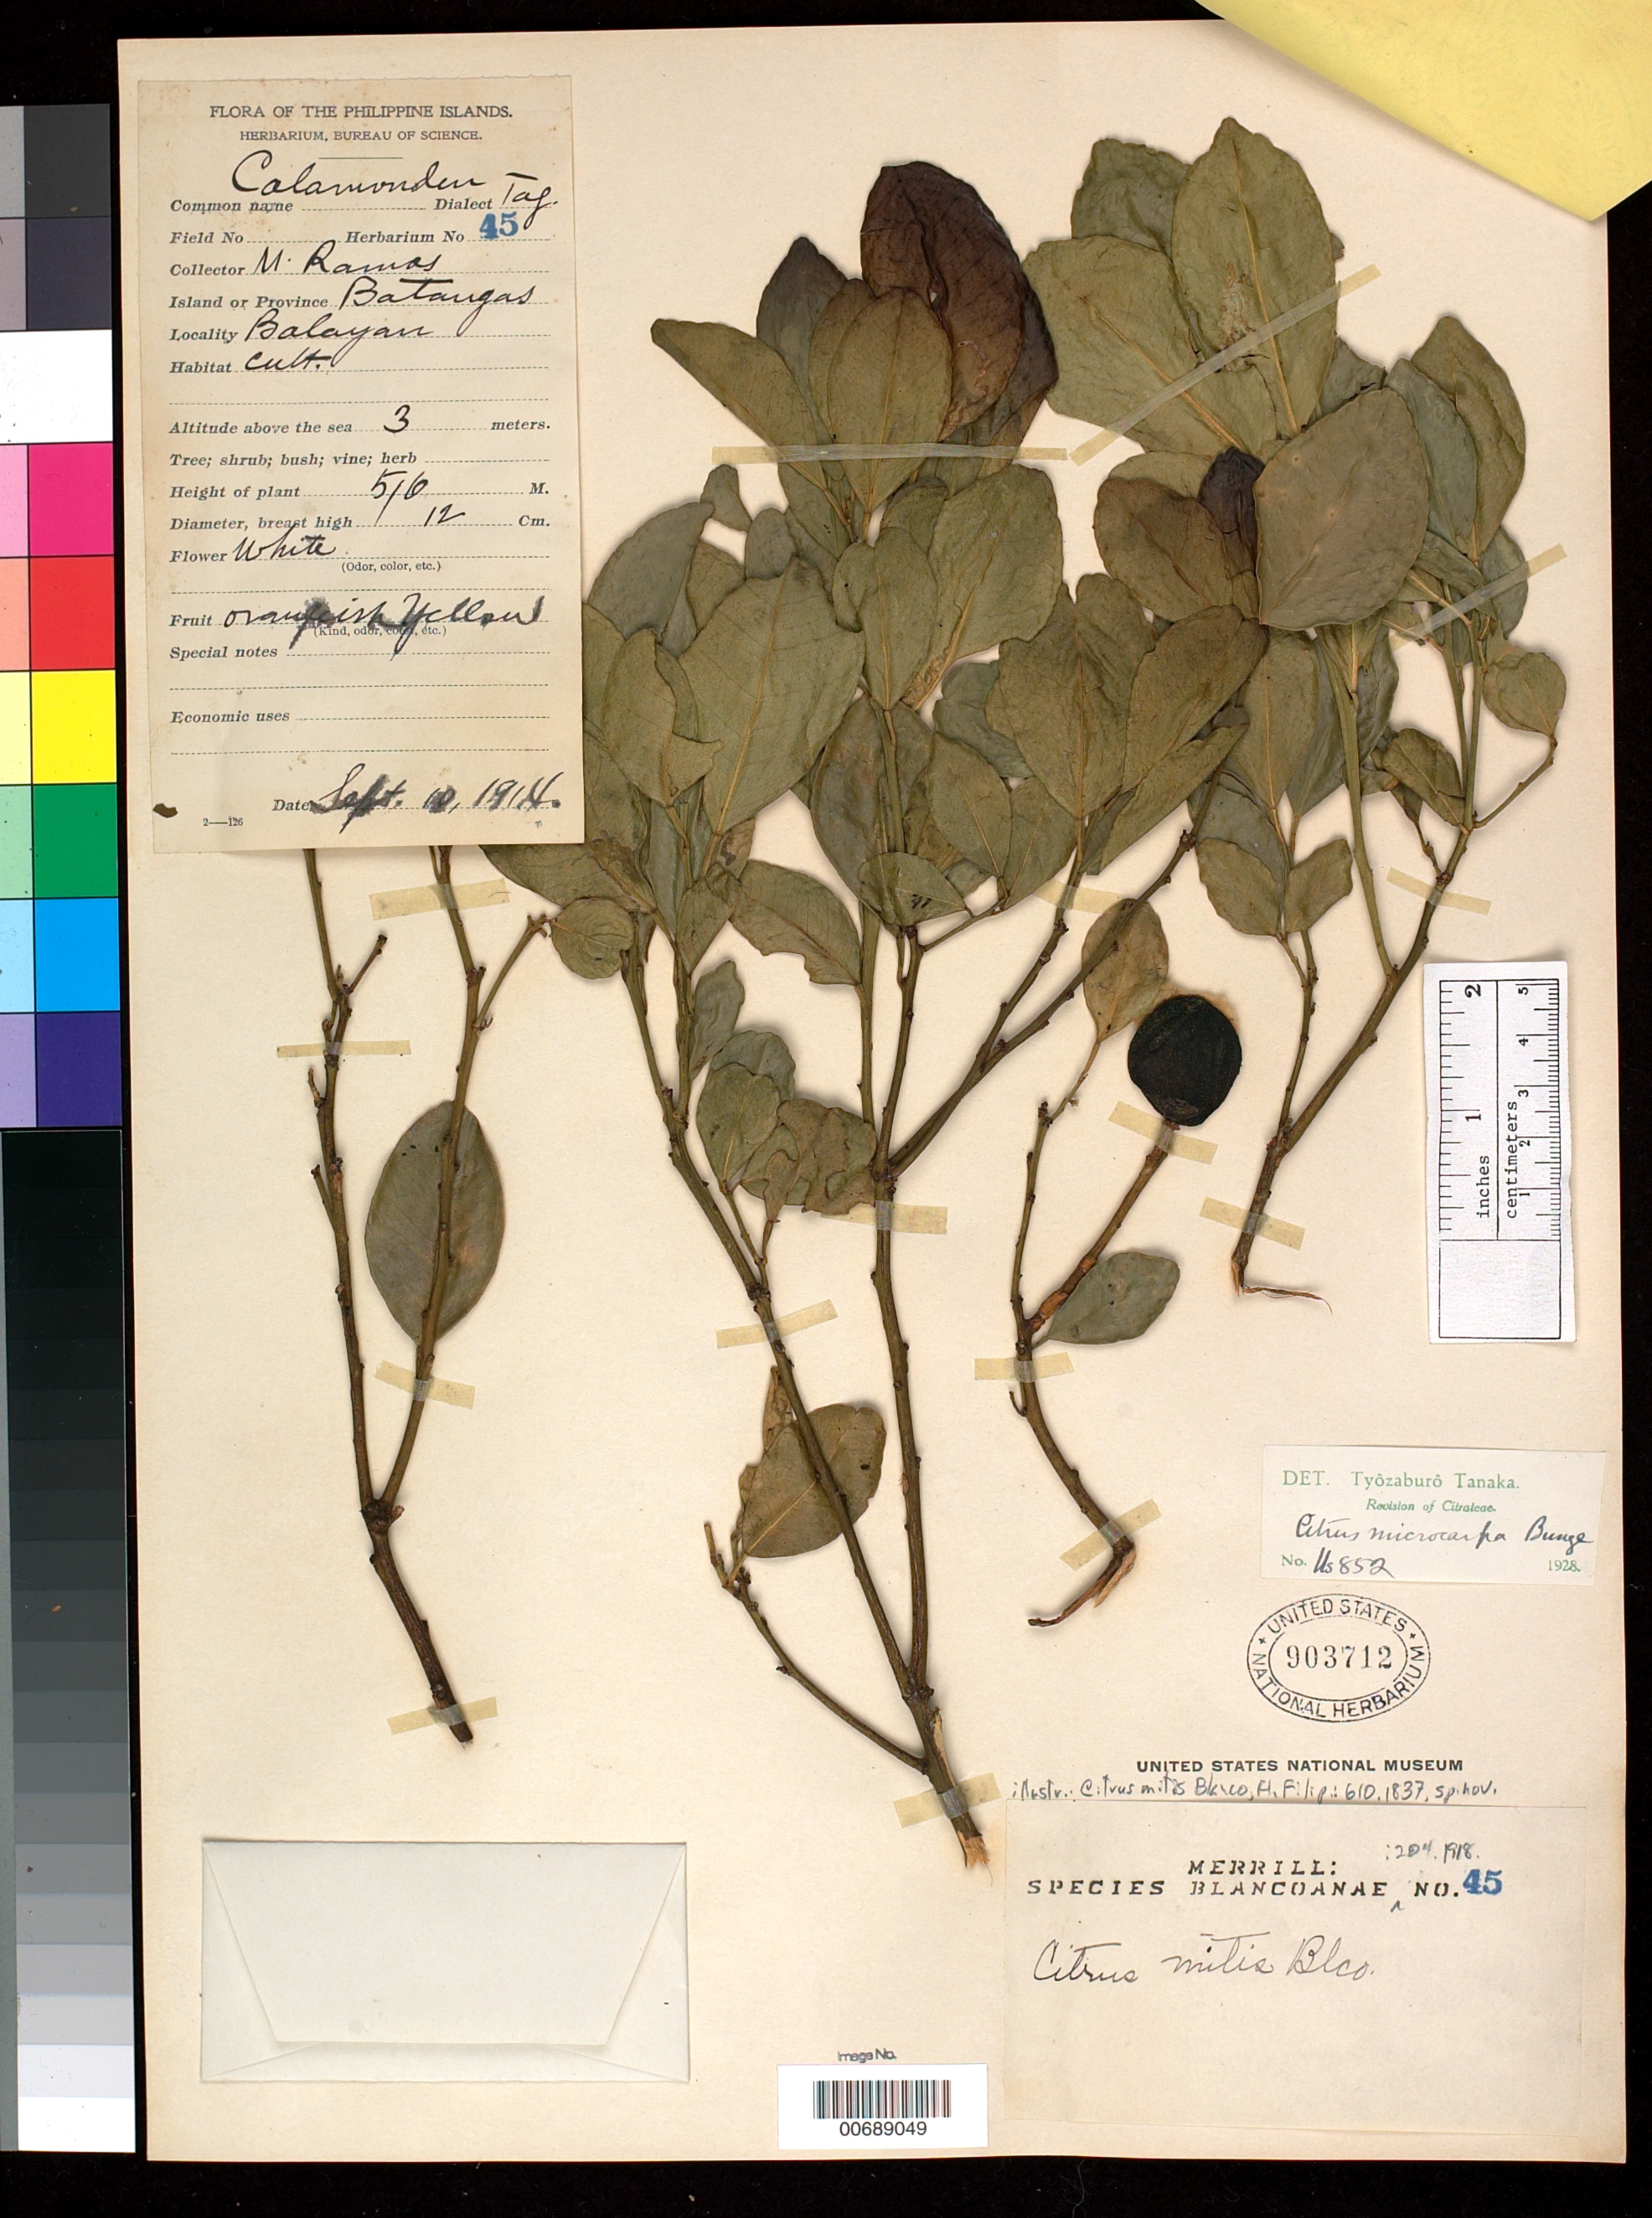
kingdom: Plantae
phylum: Tracheophyta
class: Magnoliopsida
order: Sapindales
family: Rutaceae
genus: Citrus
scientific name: Citrus x microcarpa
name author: Bunge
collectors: M. Ramos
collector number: Sp. Blancoan. 0045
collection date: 1919-01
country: Philippines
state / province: Calabarzon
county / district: Batangas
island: Luzon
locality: Balayan "calamondin"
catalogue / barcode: US 903712